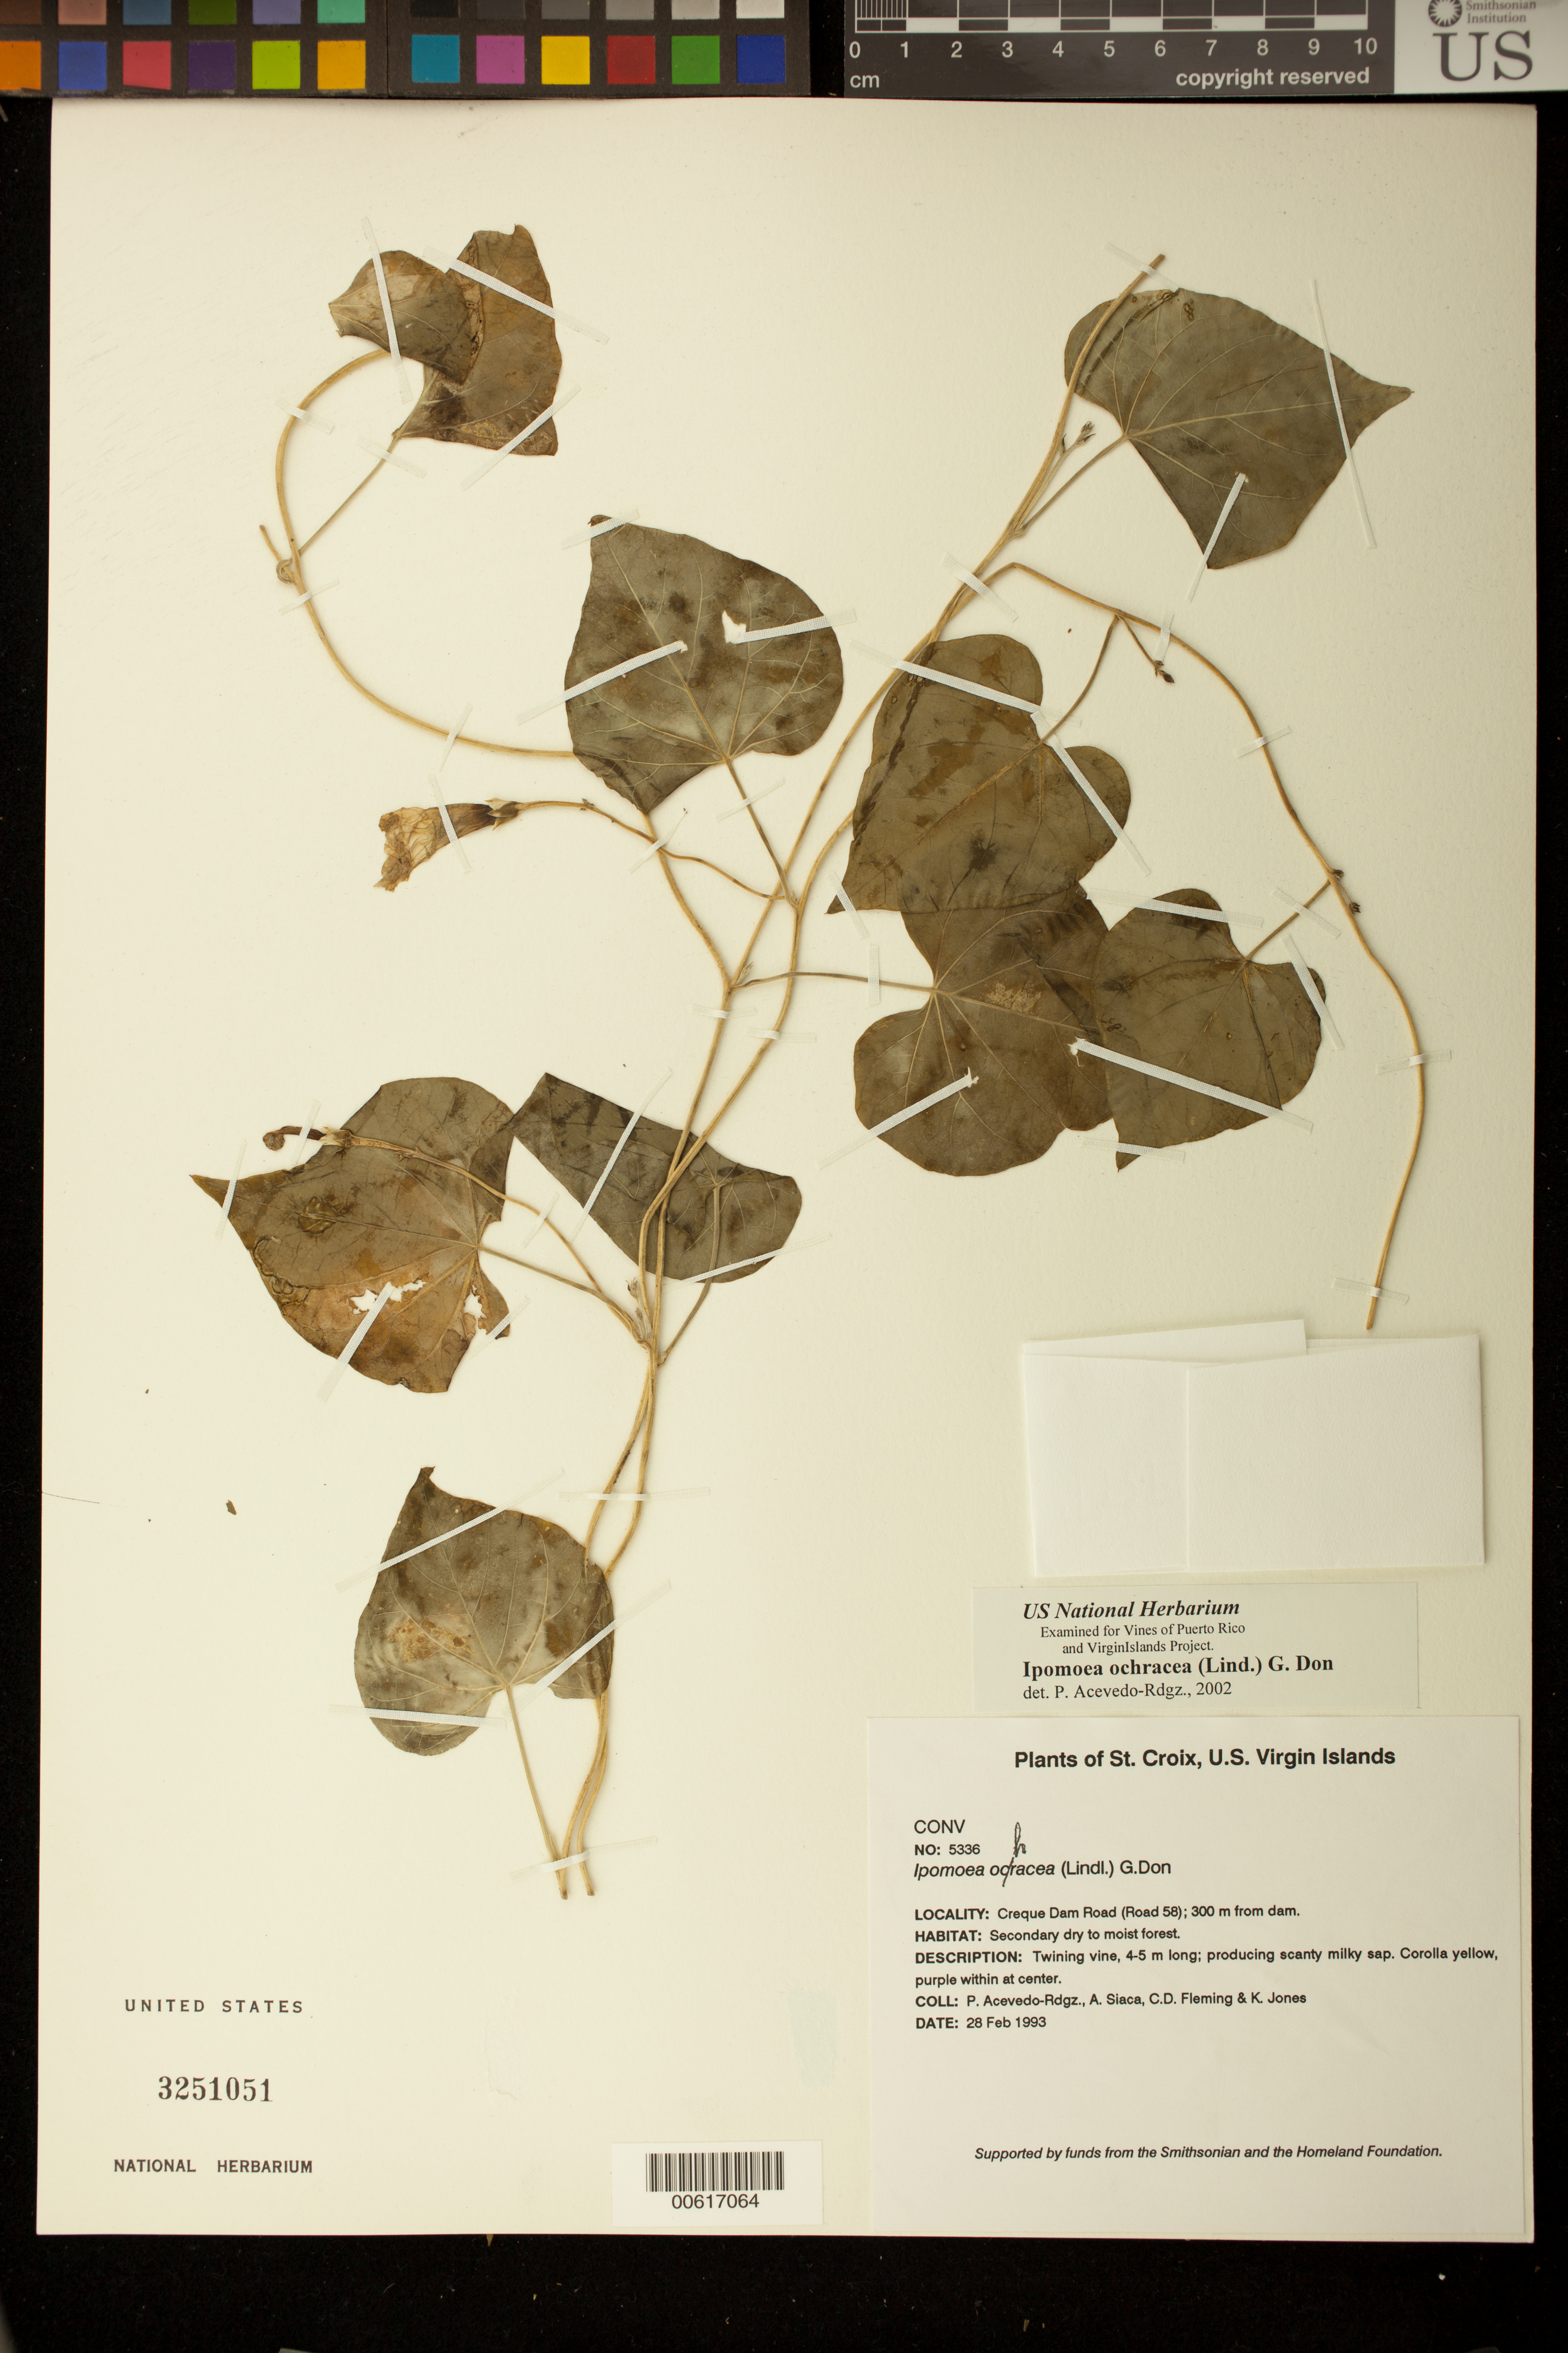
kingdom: Plantae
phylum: Tracheophyta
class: Magnoliopsida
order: Solanales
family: Convolvulaceae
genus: Ipomoea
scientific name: Ipomoea ochracea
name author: (Lindl.) G. Don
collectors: P. Acevedo-Rodr., A. Siaca, C. Fleming & K. Jones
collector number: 5336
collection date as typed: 28 Feb 1993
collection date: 1993-02-28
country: U.S. Virgin Islands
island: St. Croix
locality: Creque Dam Road (Road 58); 300 m from dam.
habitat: Secondary dry to moist forest.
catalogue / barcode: US 3251051